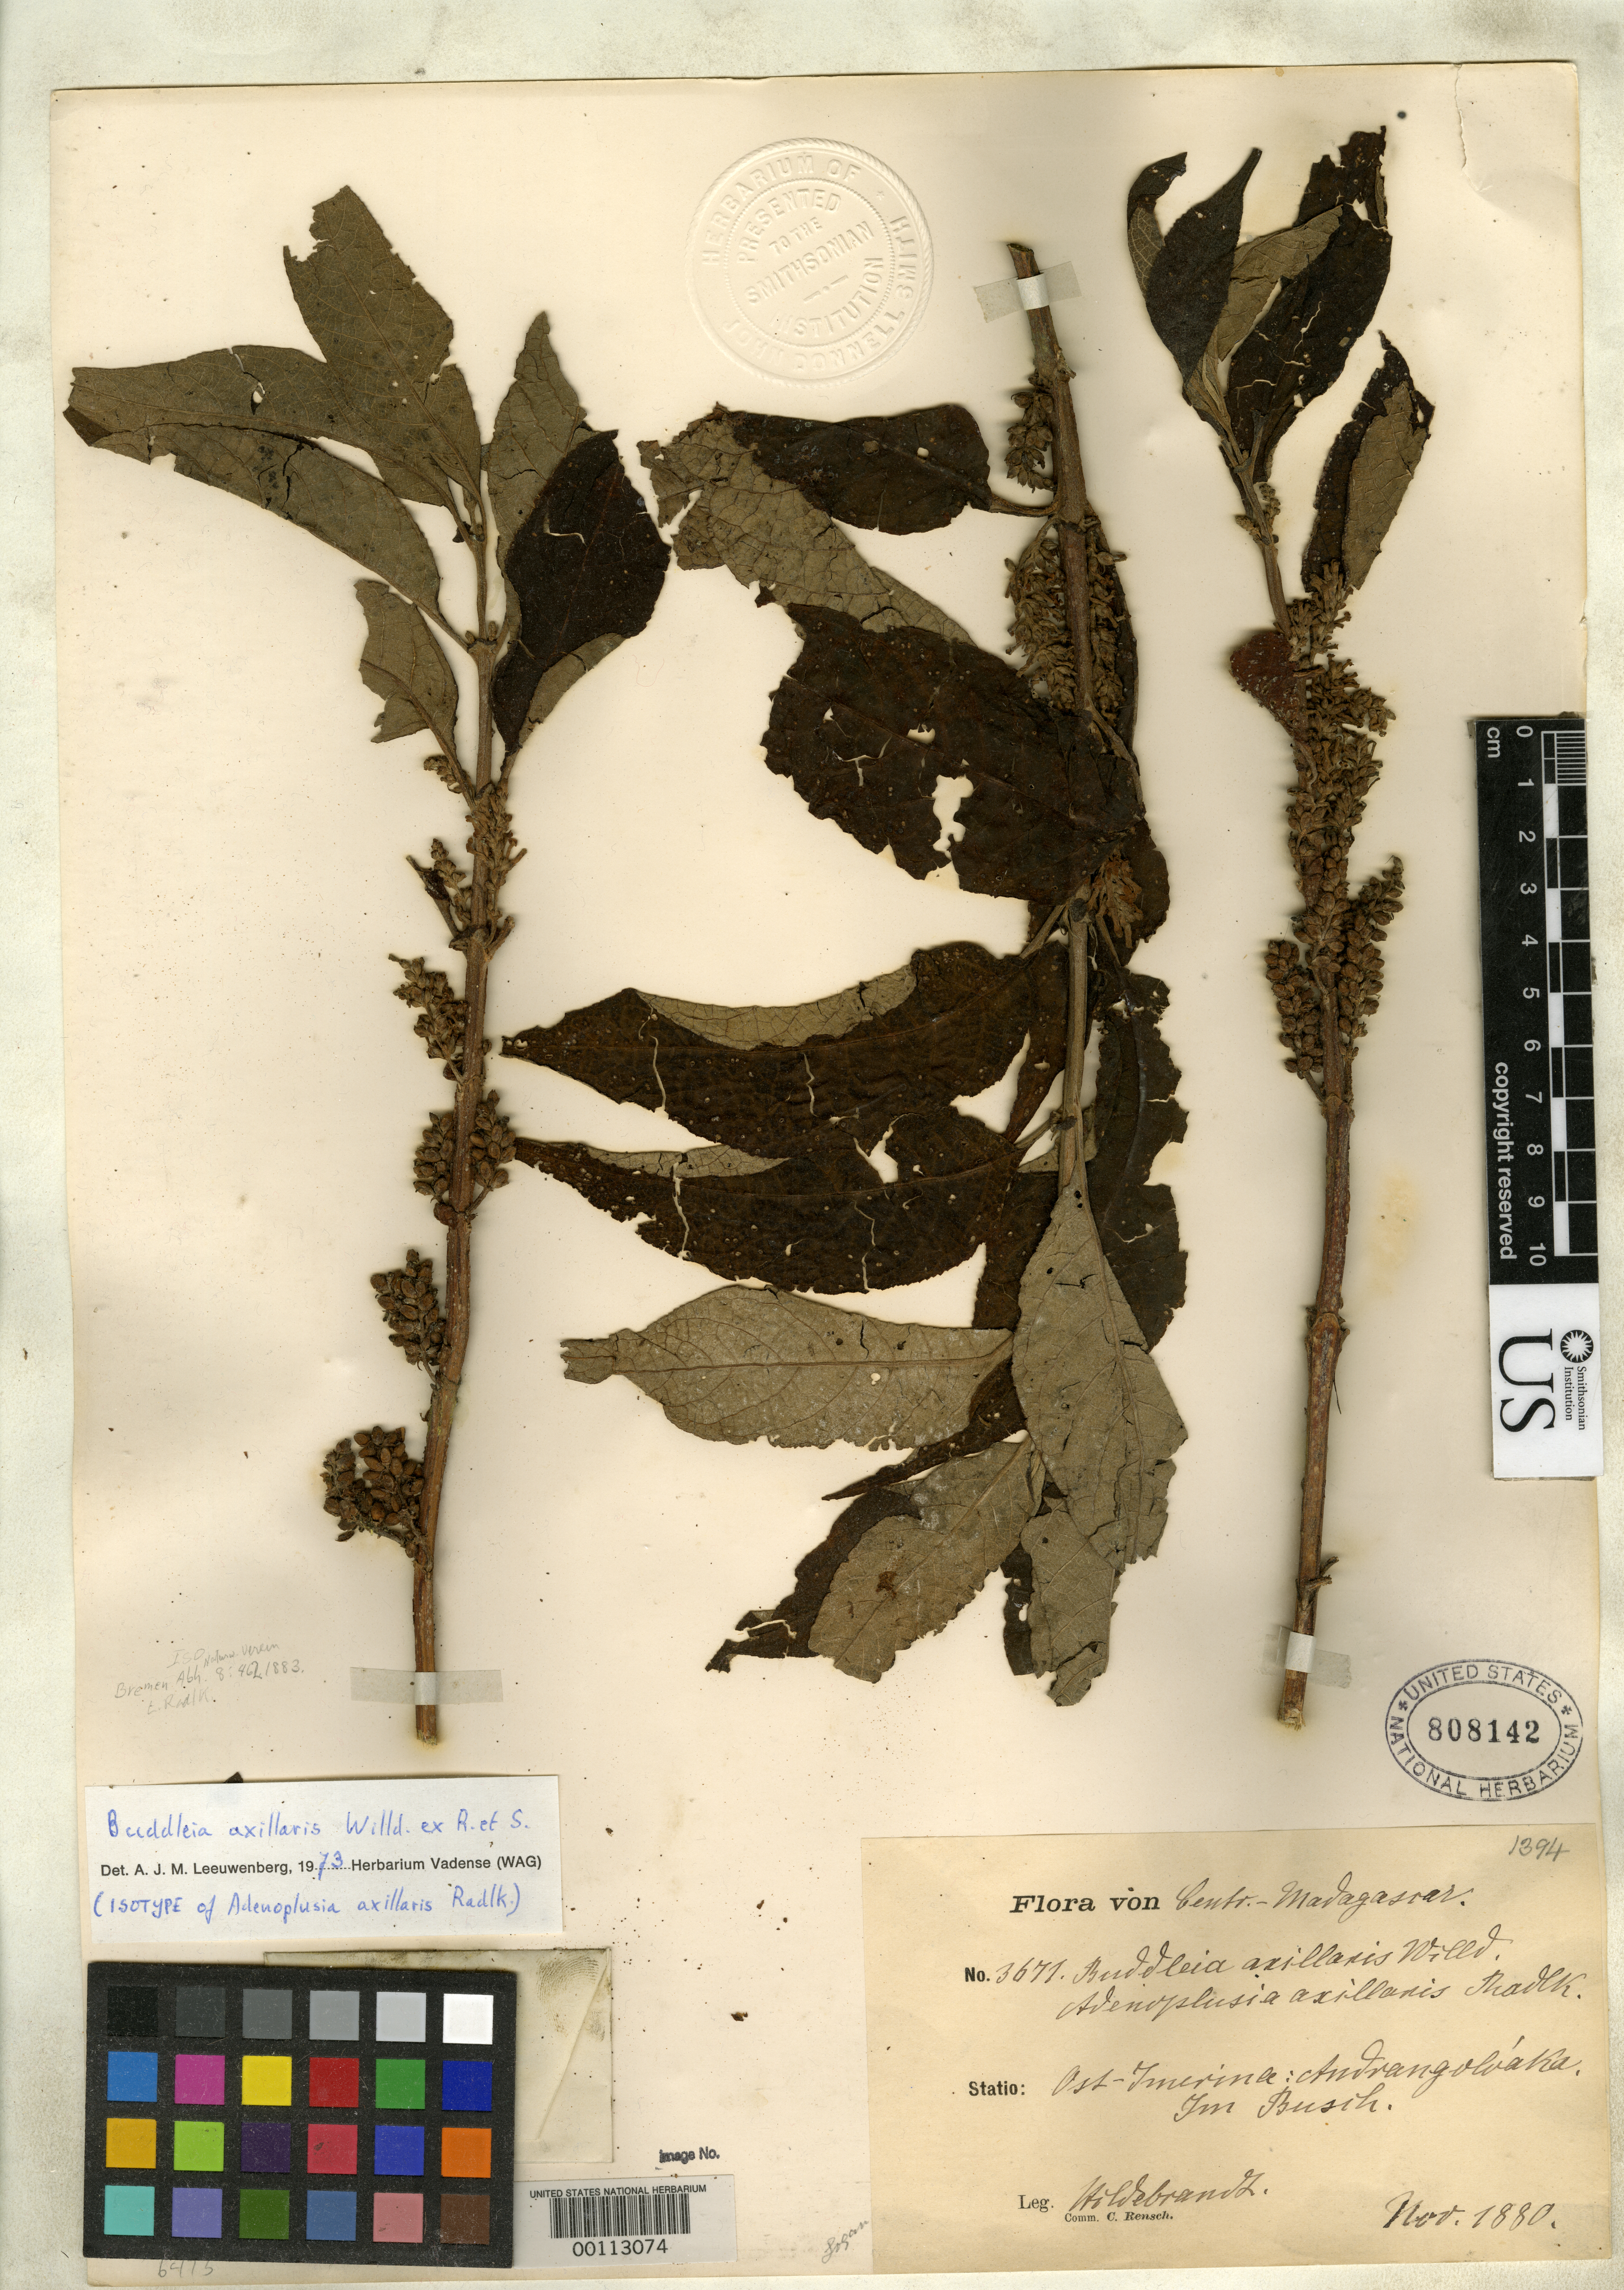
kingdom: Plantae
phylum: Tracheophyta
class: Magnoliopsida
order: Lamiales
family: Scrophulariaceae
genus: Adenoplusia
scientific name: Adenoplusia axil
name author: Radlk.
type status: Isotype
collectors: J. Hildebrandt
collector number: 3671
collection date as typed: Nov 1880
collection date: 1880-11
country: Madagascar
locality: Ost-Imerina, Andrangolviaka.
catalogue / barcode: US 808142